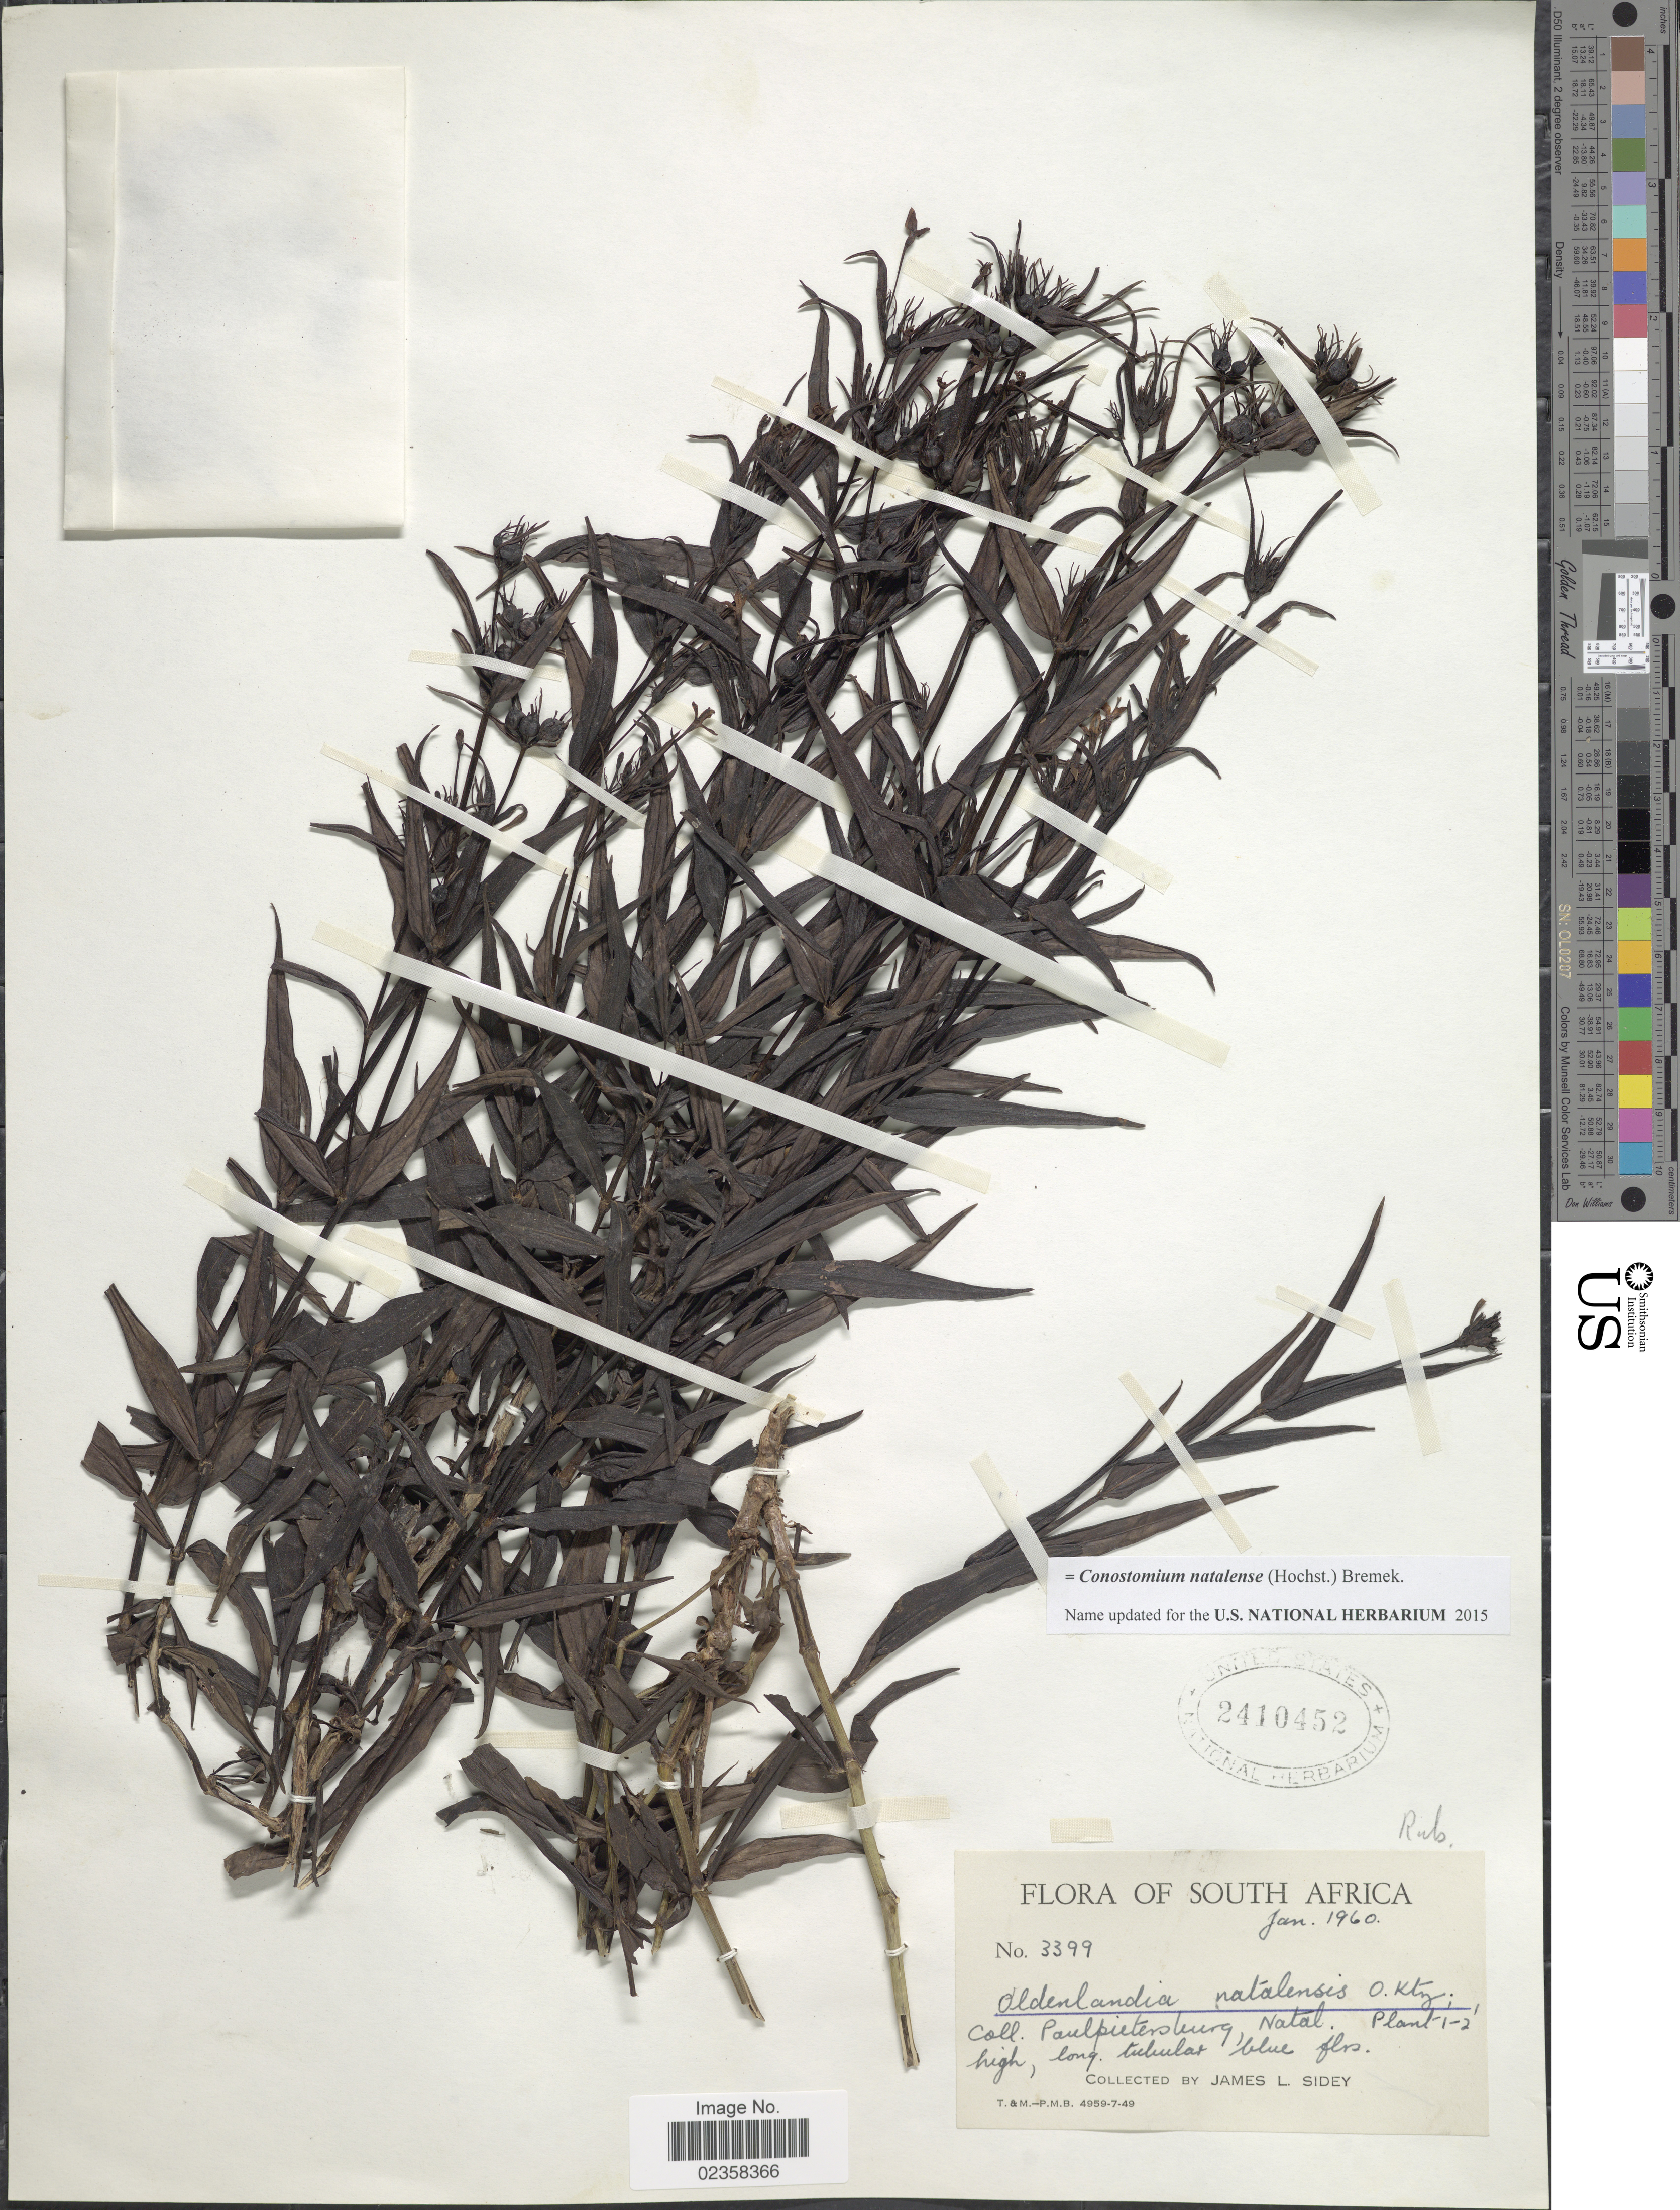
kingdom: Plantae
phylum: Tracheophyta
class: Magnoliopsida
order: Gentianales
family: Rubiaceae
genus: Conostomium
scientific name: Conostomium natalense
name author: (Hochst.) Bremek.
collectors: J. L. Sidey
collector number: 3399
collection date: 1960-01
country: South Africa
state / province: KwaZulu-Natal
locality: Paulpietersburg, Natal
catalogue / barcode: US 2410452